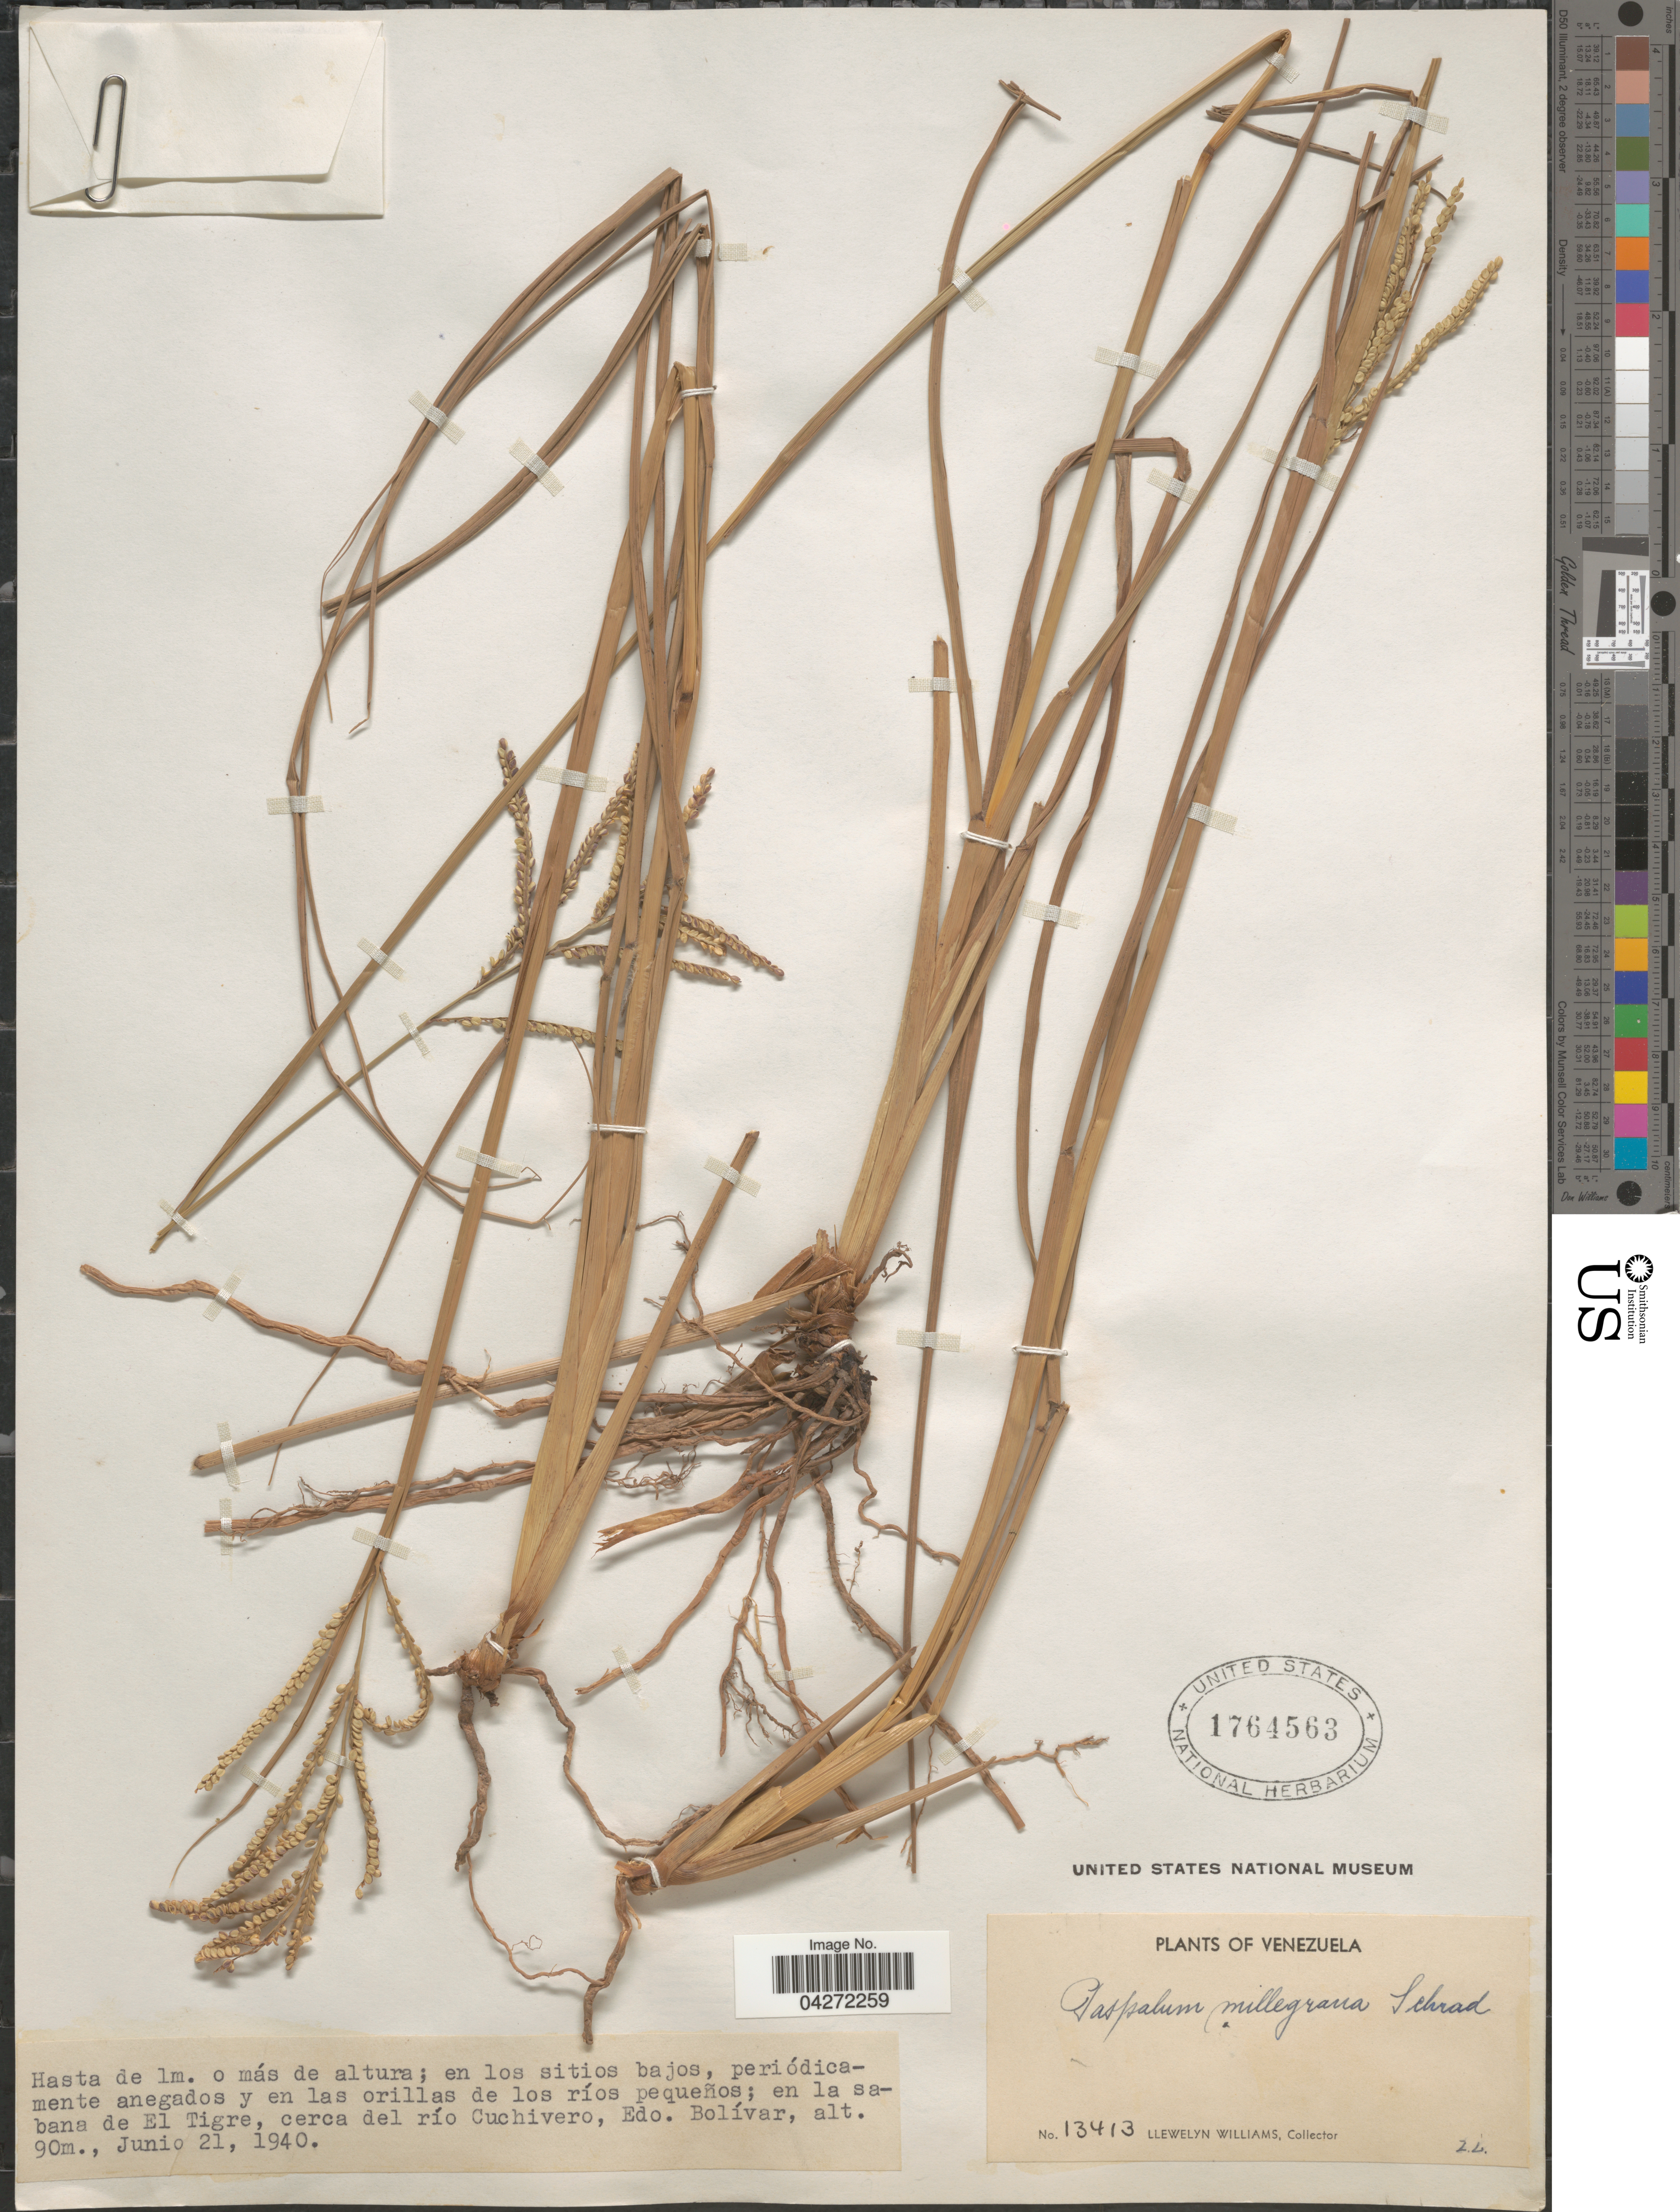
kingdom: Plantae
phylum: Tracheophyta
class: Liliopsida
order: Poales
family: Poaceae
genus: Paspalum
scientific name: Paspalum millegrana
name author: Schrad.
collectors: Ll. Williams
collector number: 13413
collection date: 1940-06-21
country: Venezuela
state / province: Bolivar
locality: En la sabana de El Tigre, cerca del río Cuchivero.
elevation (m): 90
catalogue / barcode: US 1764563